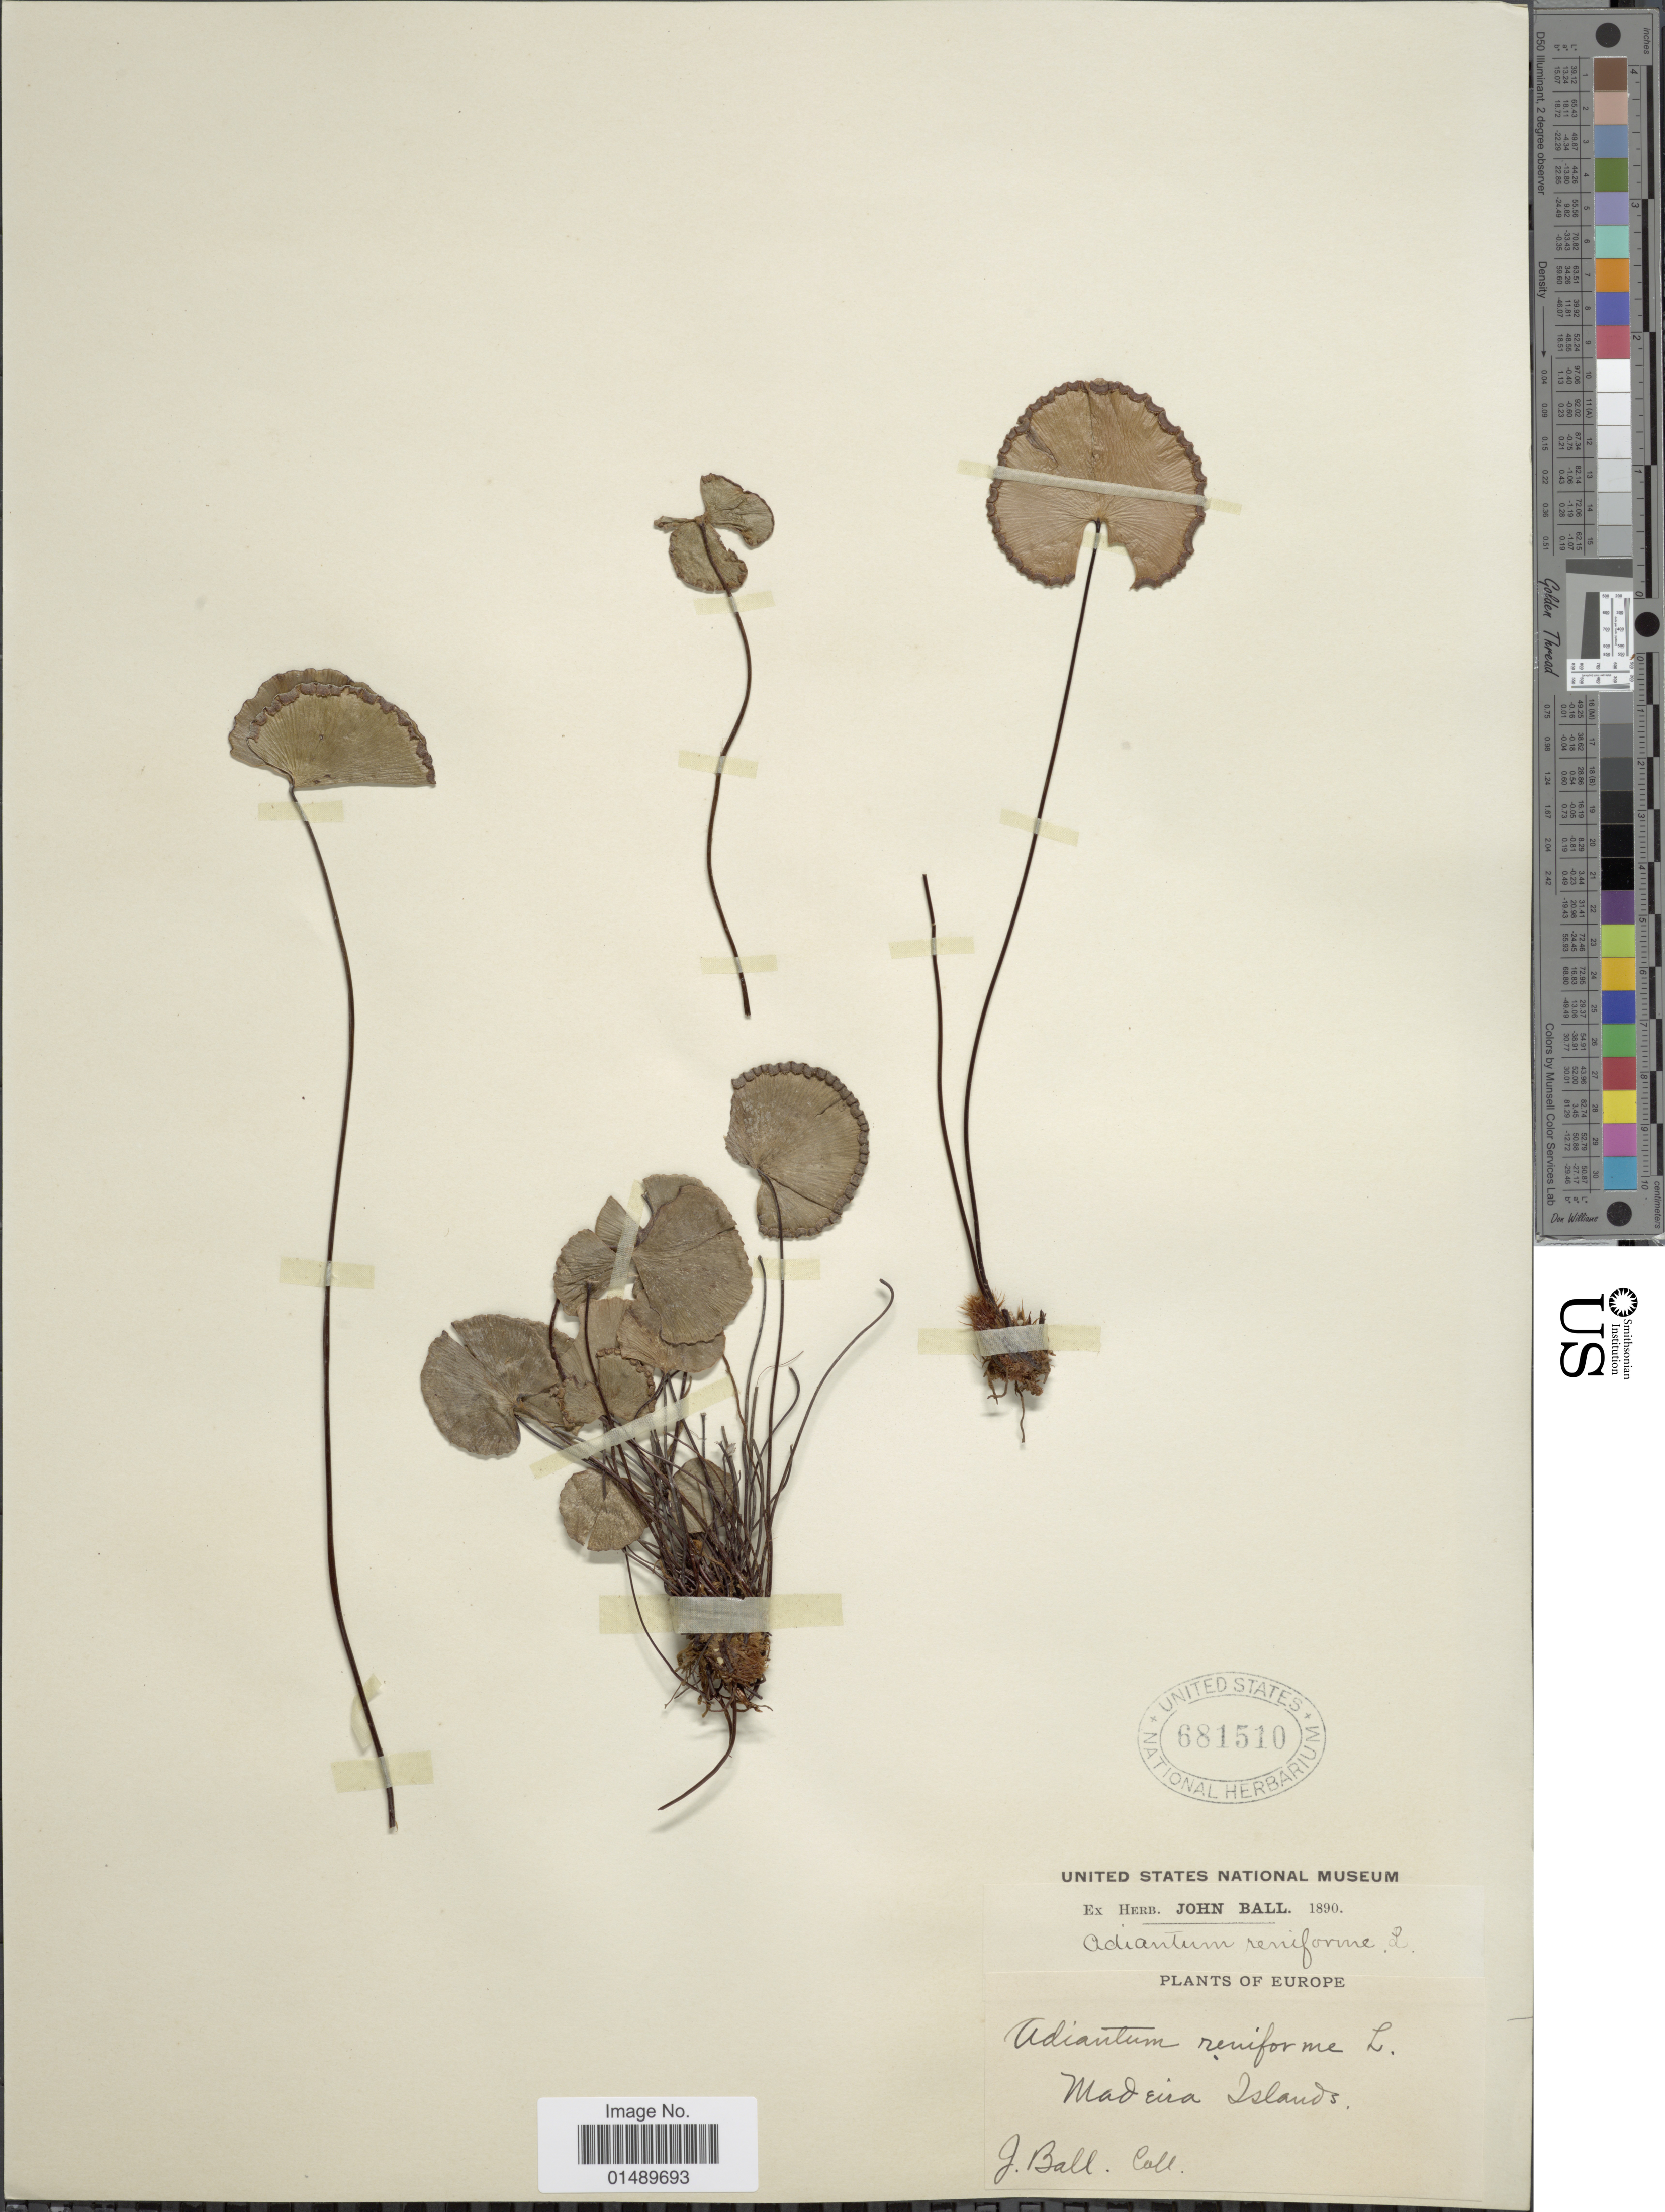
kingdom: Plantae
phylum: Tracheophyta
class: Polypodiopsida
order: Polypodiales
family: Pteridaceae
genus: Adiantum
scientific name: Adiantum reniforme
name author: L.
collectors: J. Ball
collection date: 1890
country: Portugal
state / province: Madeira (Aut. Reg.)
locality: Europe, Madeira Islands.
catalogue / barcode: US 681510